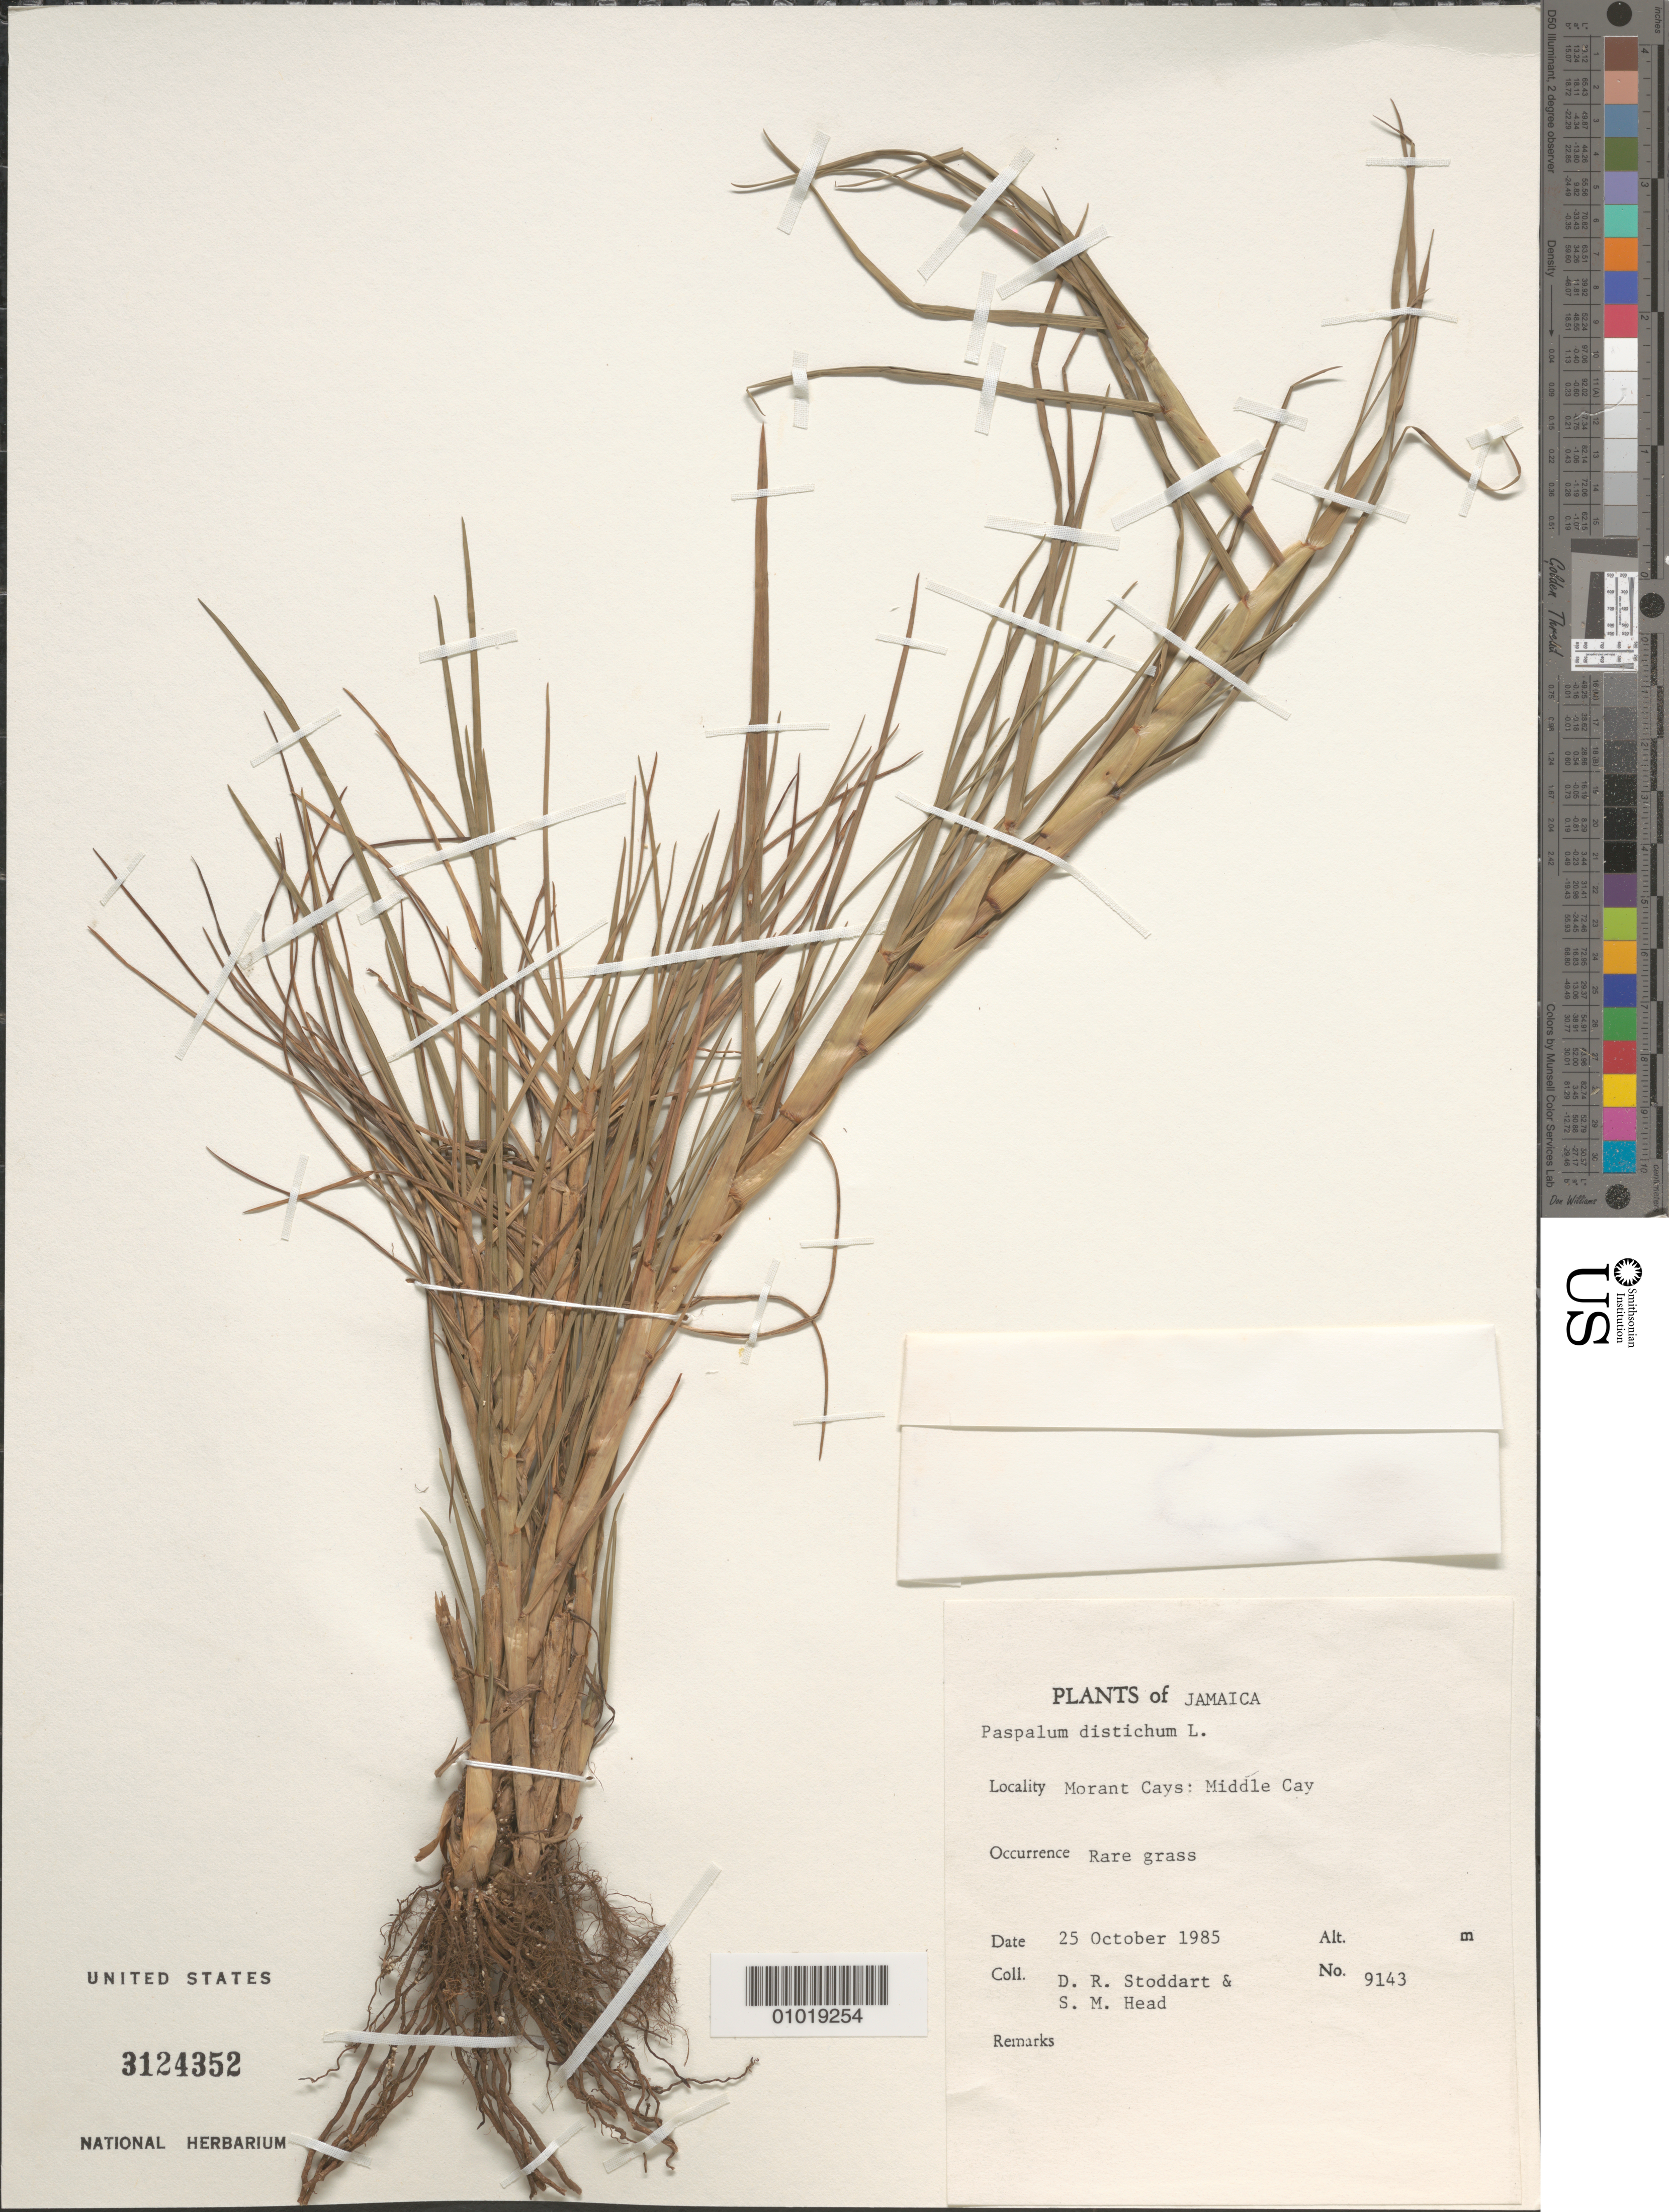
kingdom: Plantae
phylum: Tracheophyta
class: Liliopsida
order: Poales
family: Poaceae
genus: Paspalum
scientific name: Paspalum distichum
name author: L.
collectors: D. R. Stoddart & S. Head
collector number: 9143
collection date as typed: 25 Oct 1985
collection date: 1985-10-25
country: Jamaica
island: Jamaica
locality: Morant Cays, Middle Cay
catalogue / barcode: US 3124352